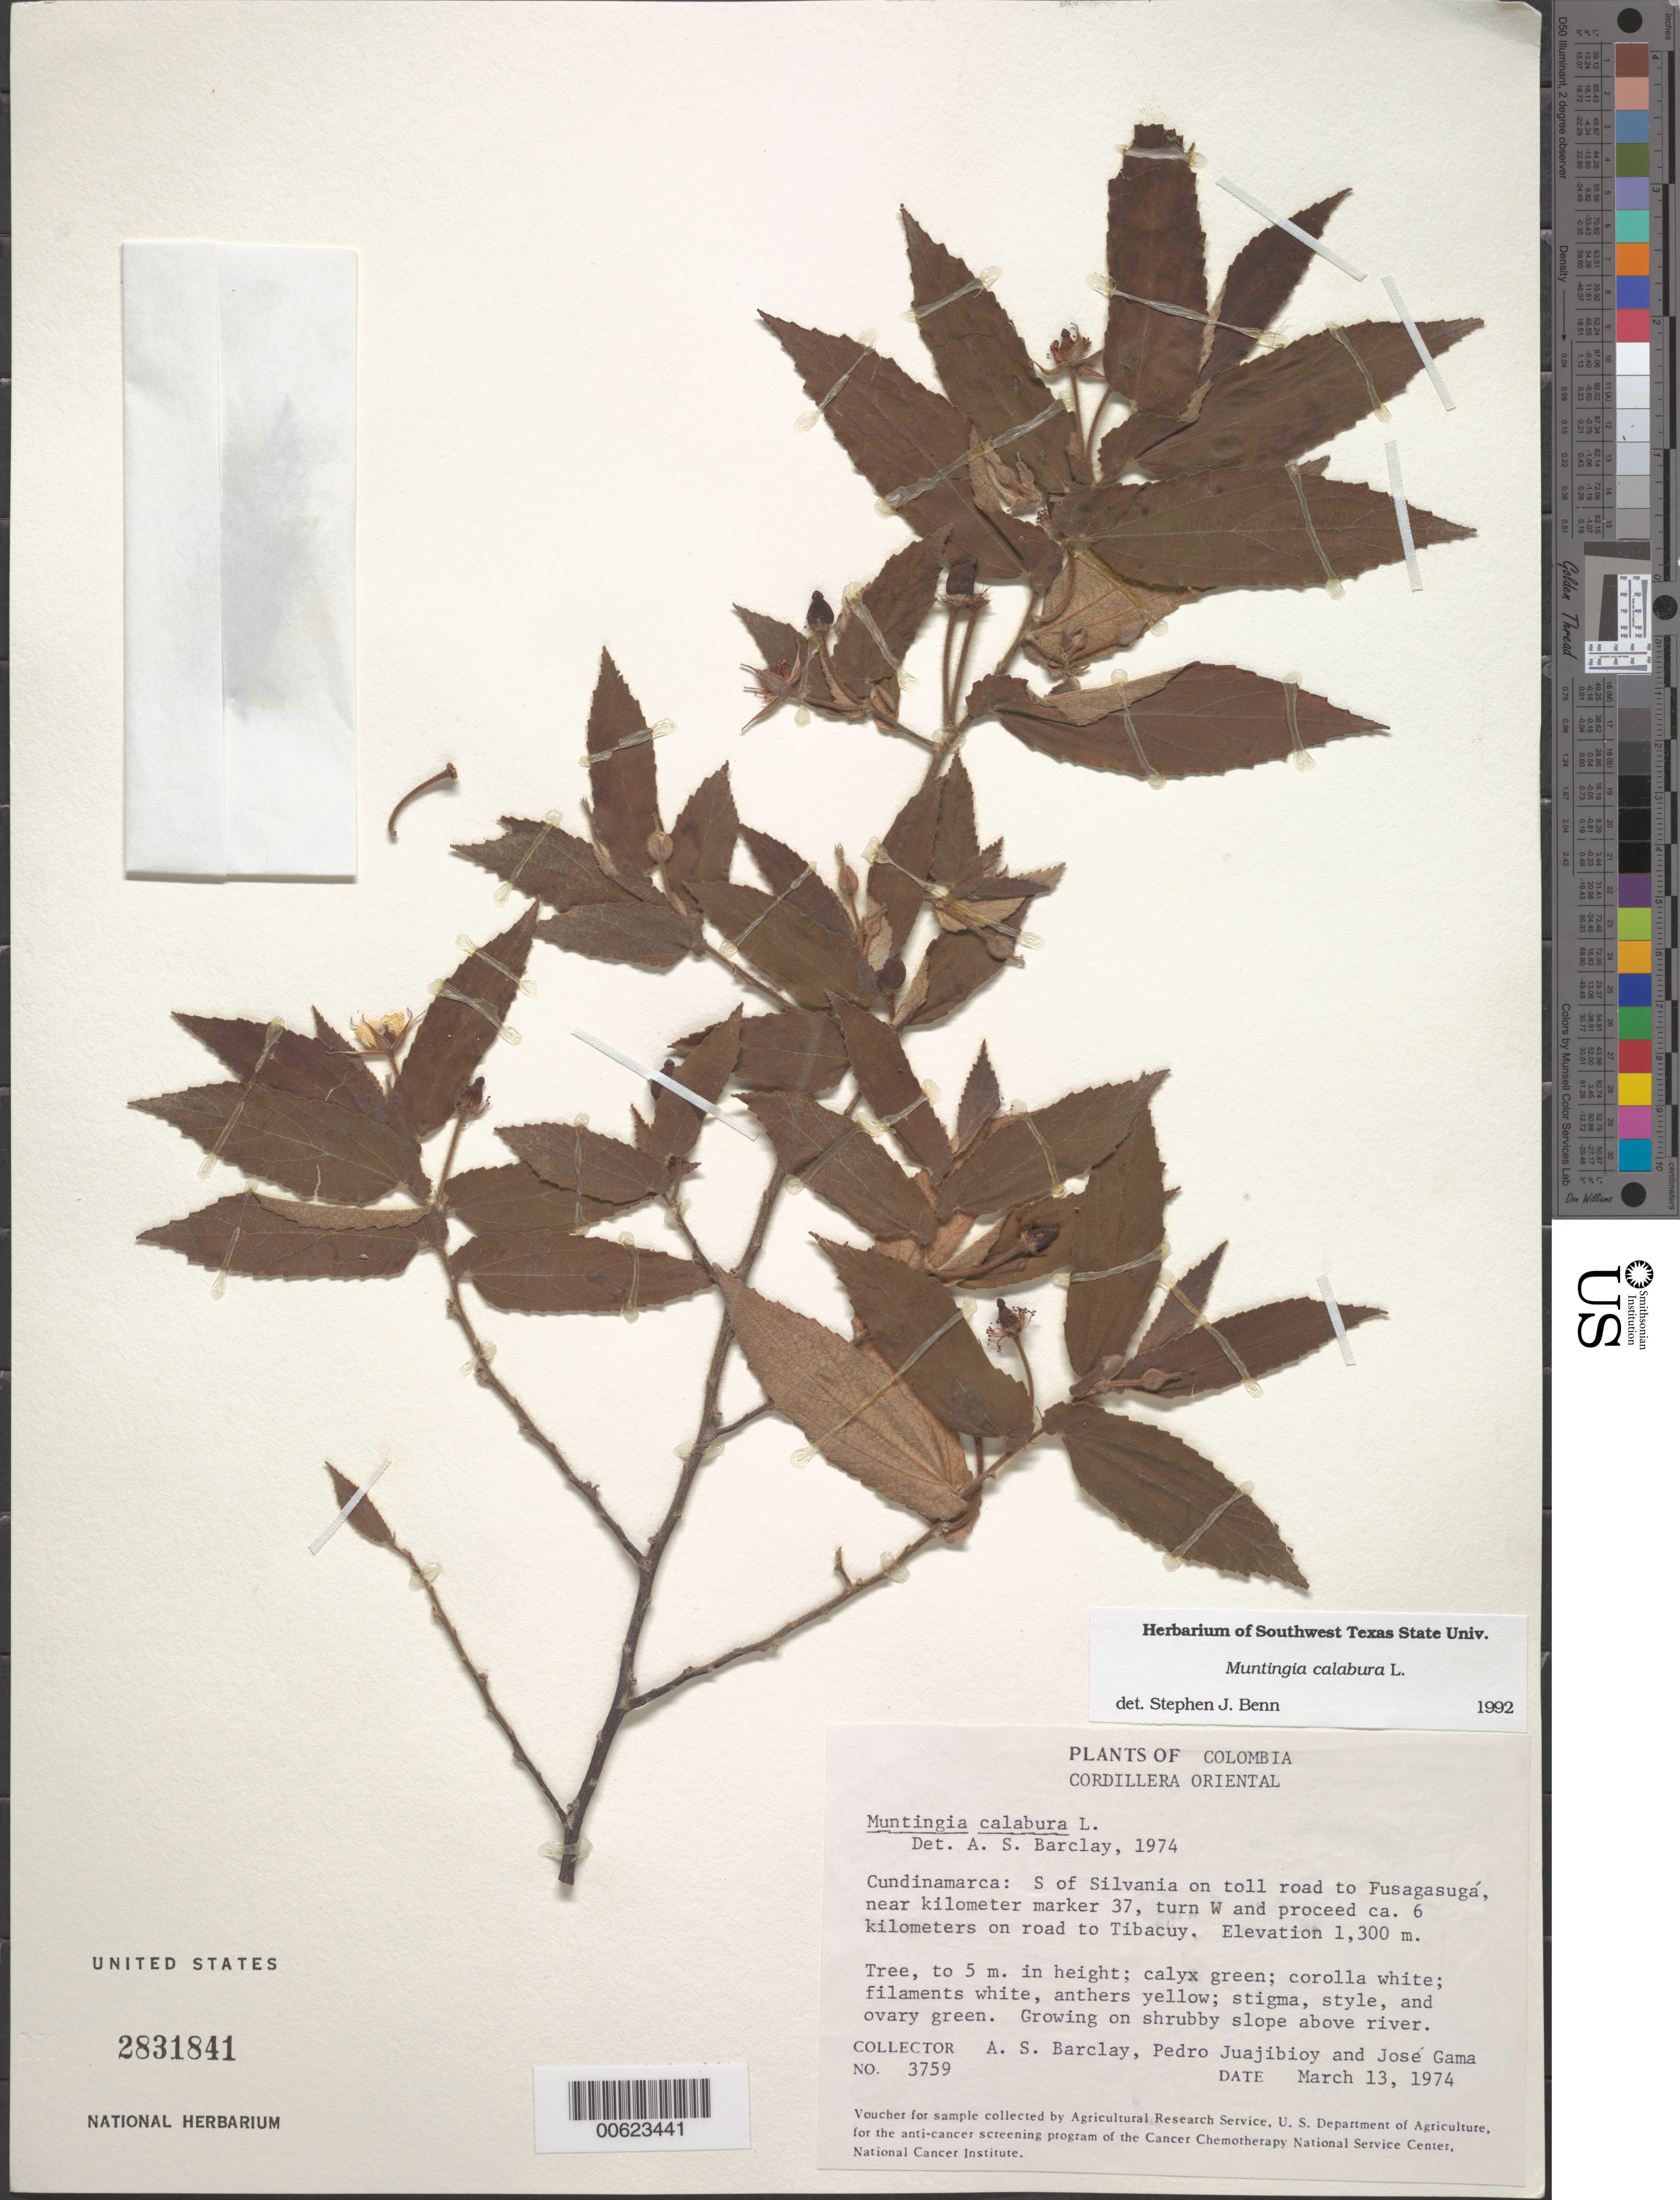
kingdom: Plantae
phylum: Tracheophyta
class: Magnoliopsida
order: Malvales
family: Muntingiaceae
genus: Muntingia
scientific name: Muntingia calabura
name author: L.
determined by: Benn, S. J.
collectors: A. S. Barclay, P. Juajibioy & J. Gama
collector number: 3759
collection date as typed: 13 Mar 1974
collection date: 1974-03-13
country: Colombia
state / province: Cundinamarca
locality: Cordillera Oriental. S of Silvania on toll road to Fusagasugá, near km marker 37, turn W and proceed ca. 6 kms on road to Tibacuy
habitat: Shrubby slope above river.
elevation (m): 396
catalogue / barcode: US 2831841